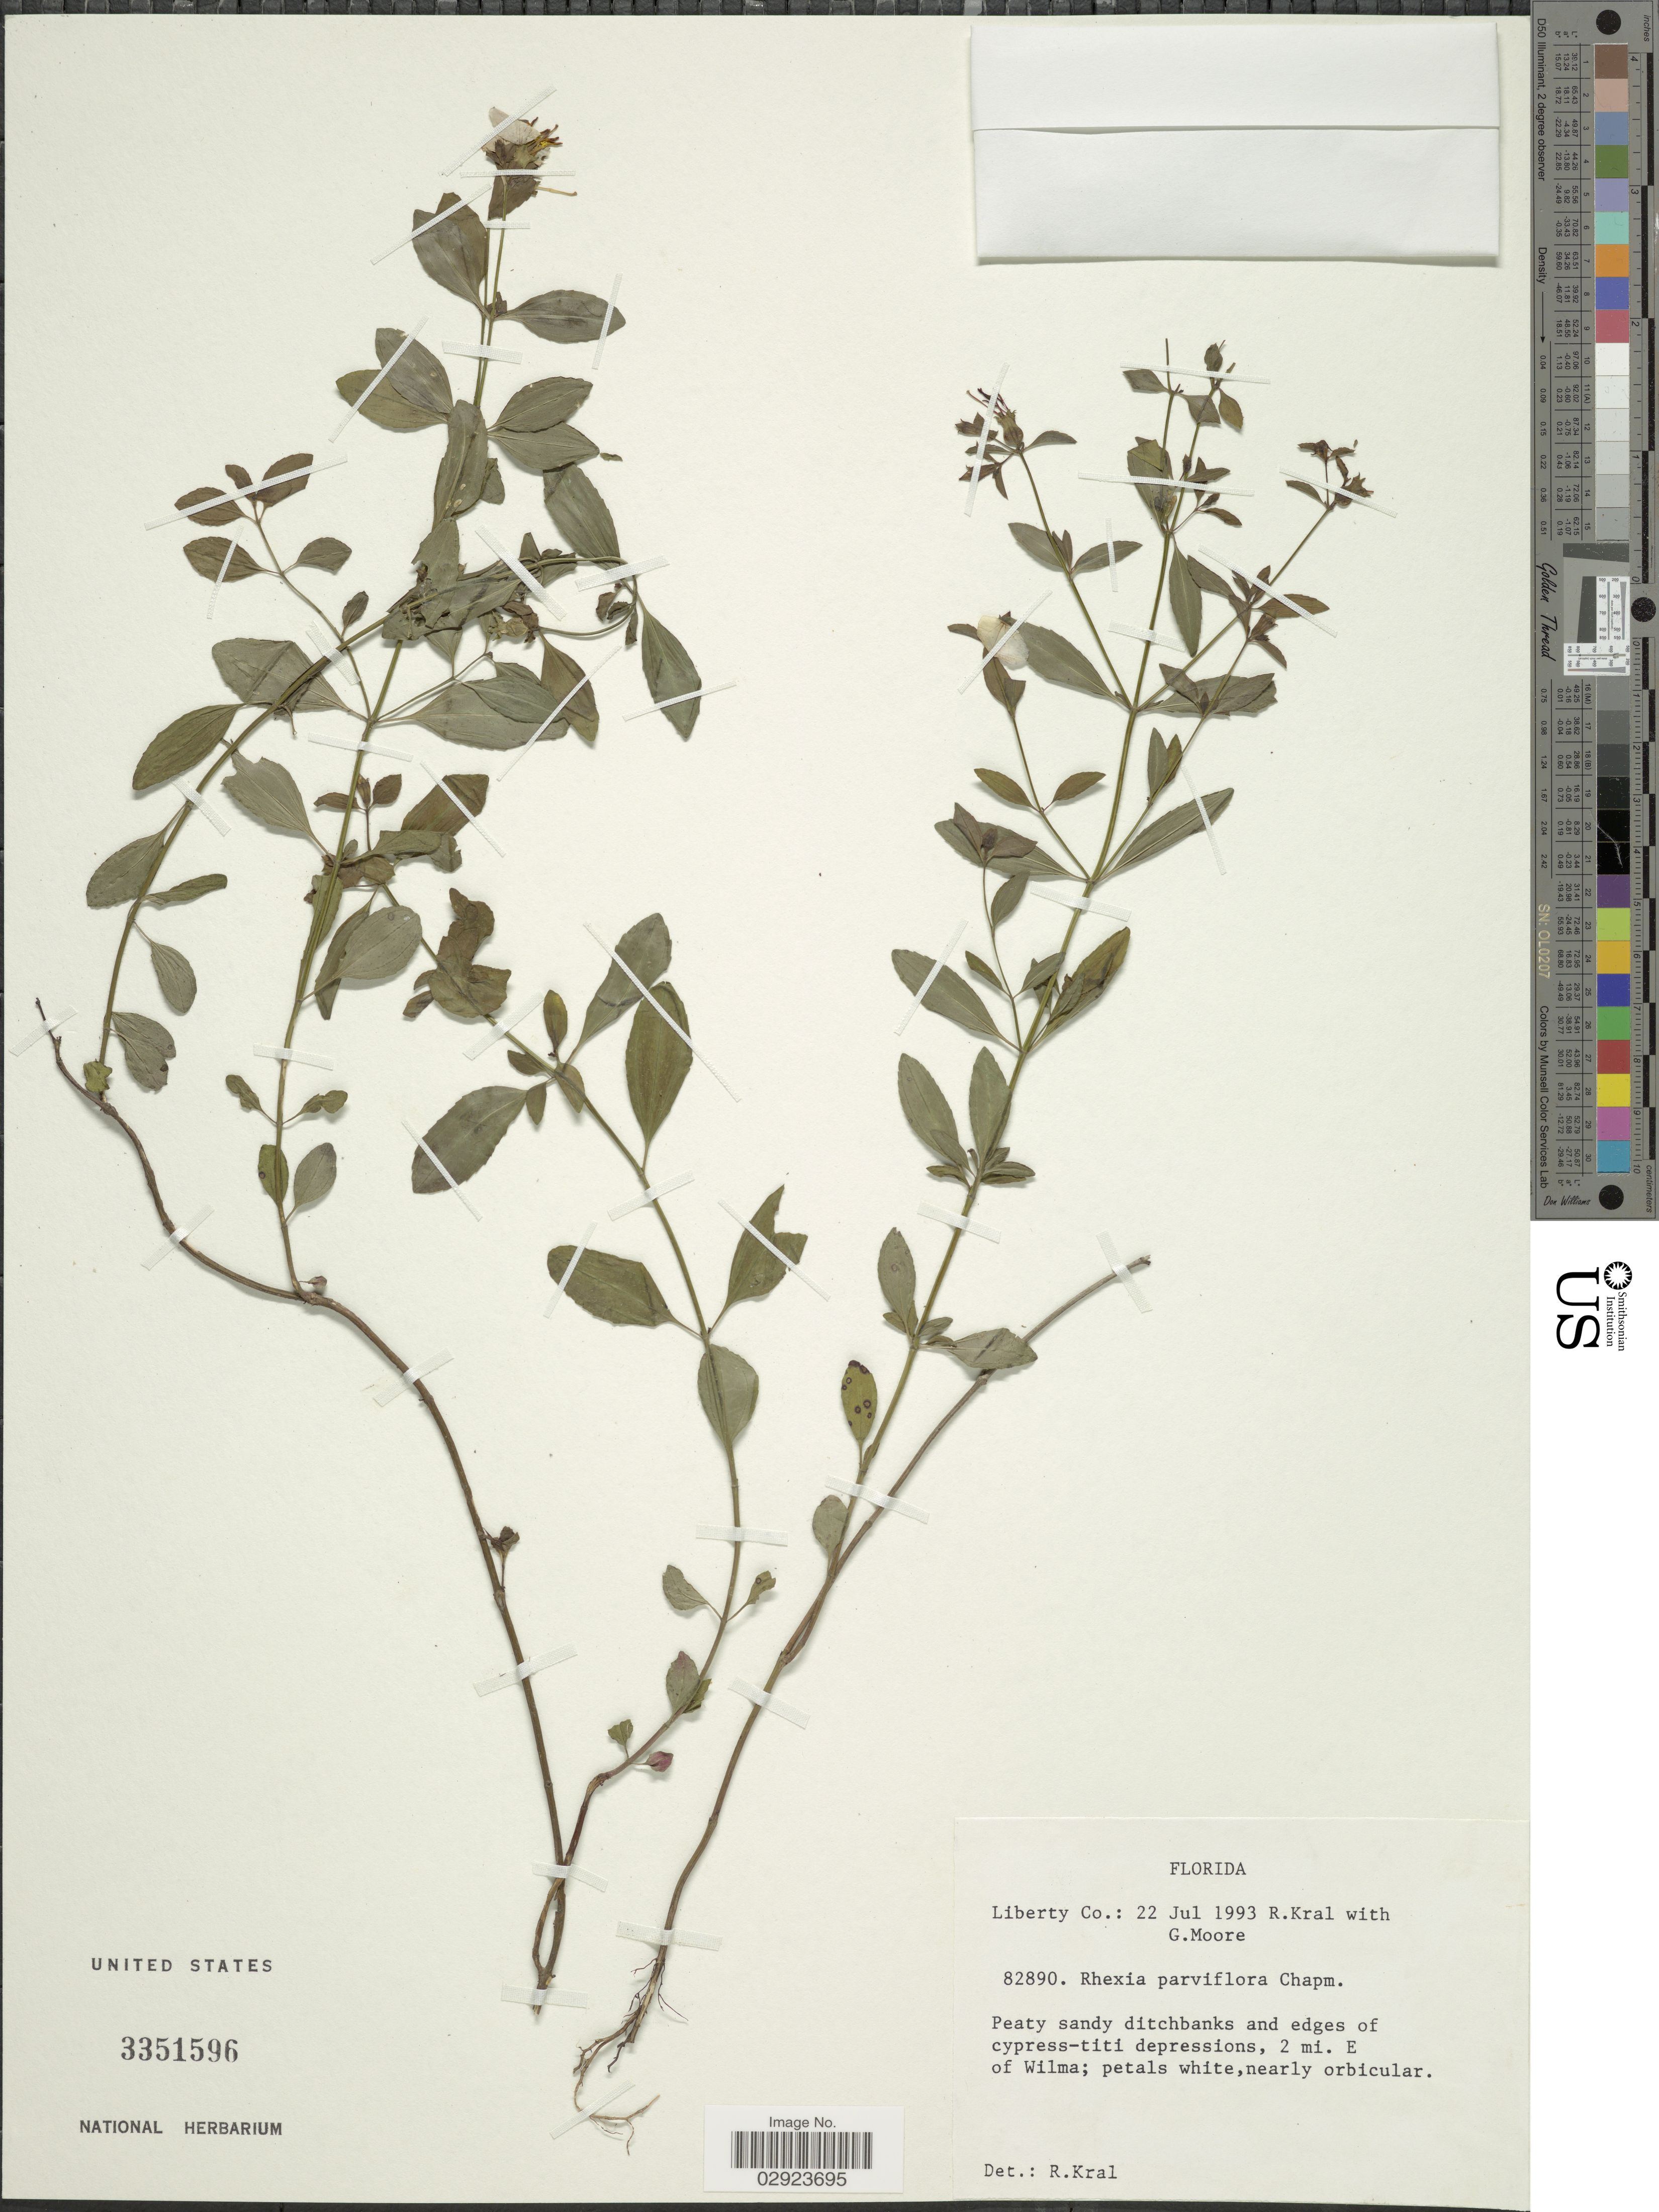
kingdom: Plantae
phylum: Tracheophyta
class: Magnoliopsida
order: Myrtales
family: Melastomataceae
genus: Rhexia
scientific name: Rhexia parviflora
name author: Chapm.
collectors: R. Kral & G. Moore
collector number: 82890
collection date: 1993-07-22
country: United States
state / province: Florida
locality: Liberty Co. 2 mi. E of Wilma.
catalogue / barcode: US 3351596